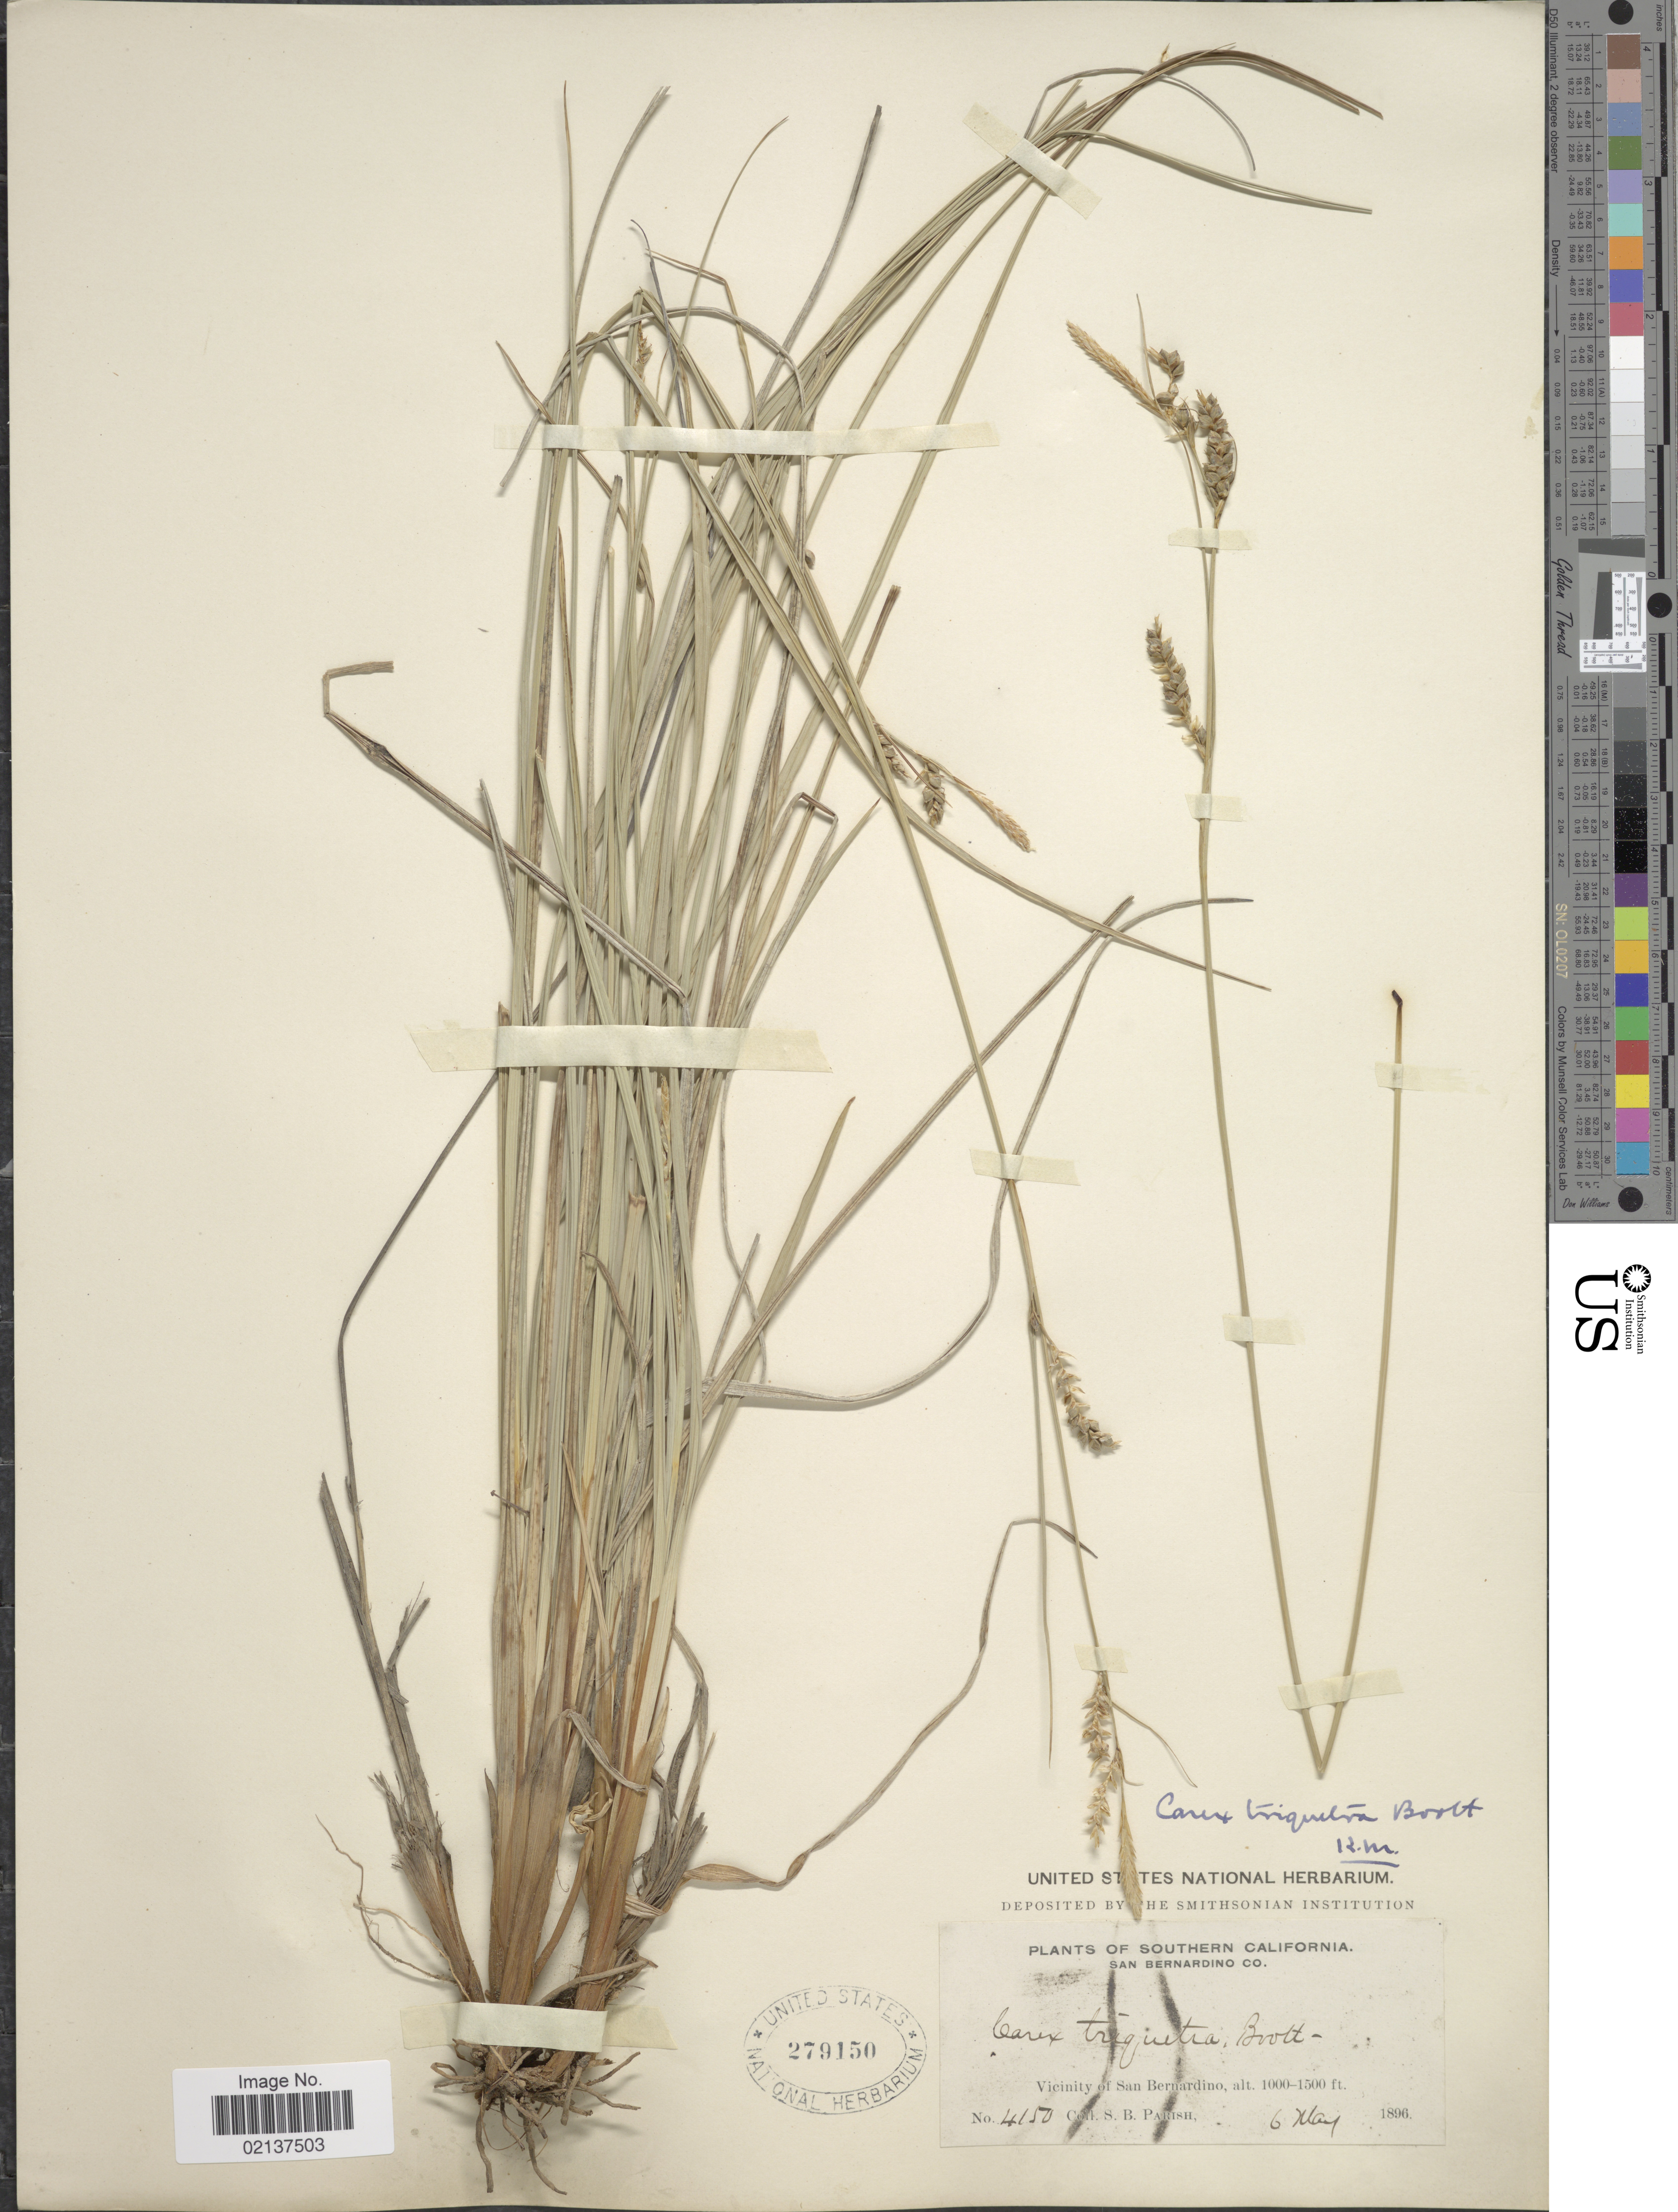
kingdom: Plantae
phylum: Tracheophyta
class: Liliopsida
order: Poales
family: Cyperaceae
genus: Carex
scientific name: Carex triquetra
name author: Boott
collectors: S. B. Parish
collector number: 4150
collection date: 1896-05-06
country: United States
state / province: California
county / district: San Bernardino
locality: Southern California, San Bernardino Co, Vicinity of San Bernardino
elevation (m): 305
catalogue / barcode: US 279150